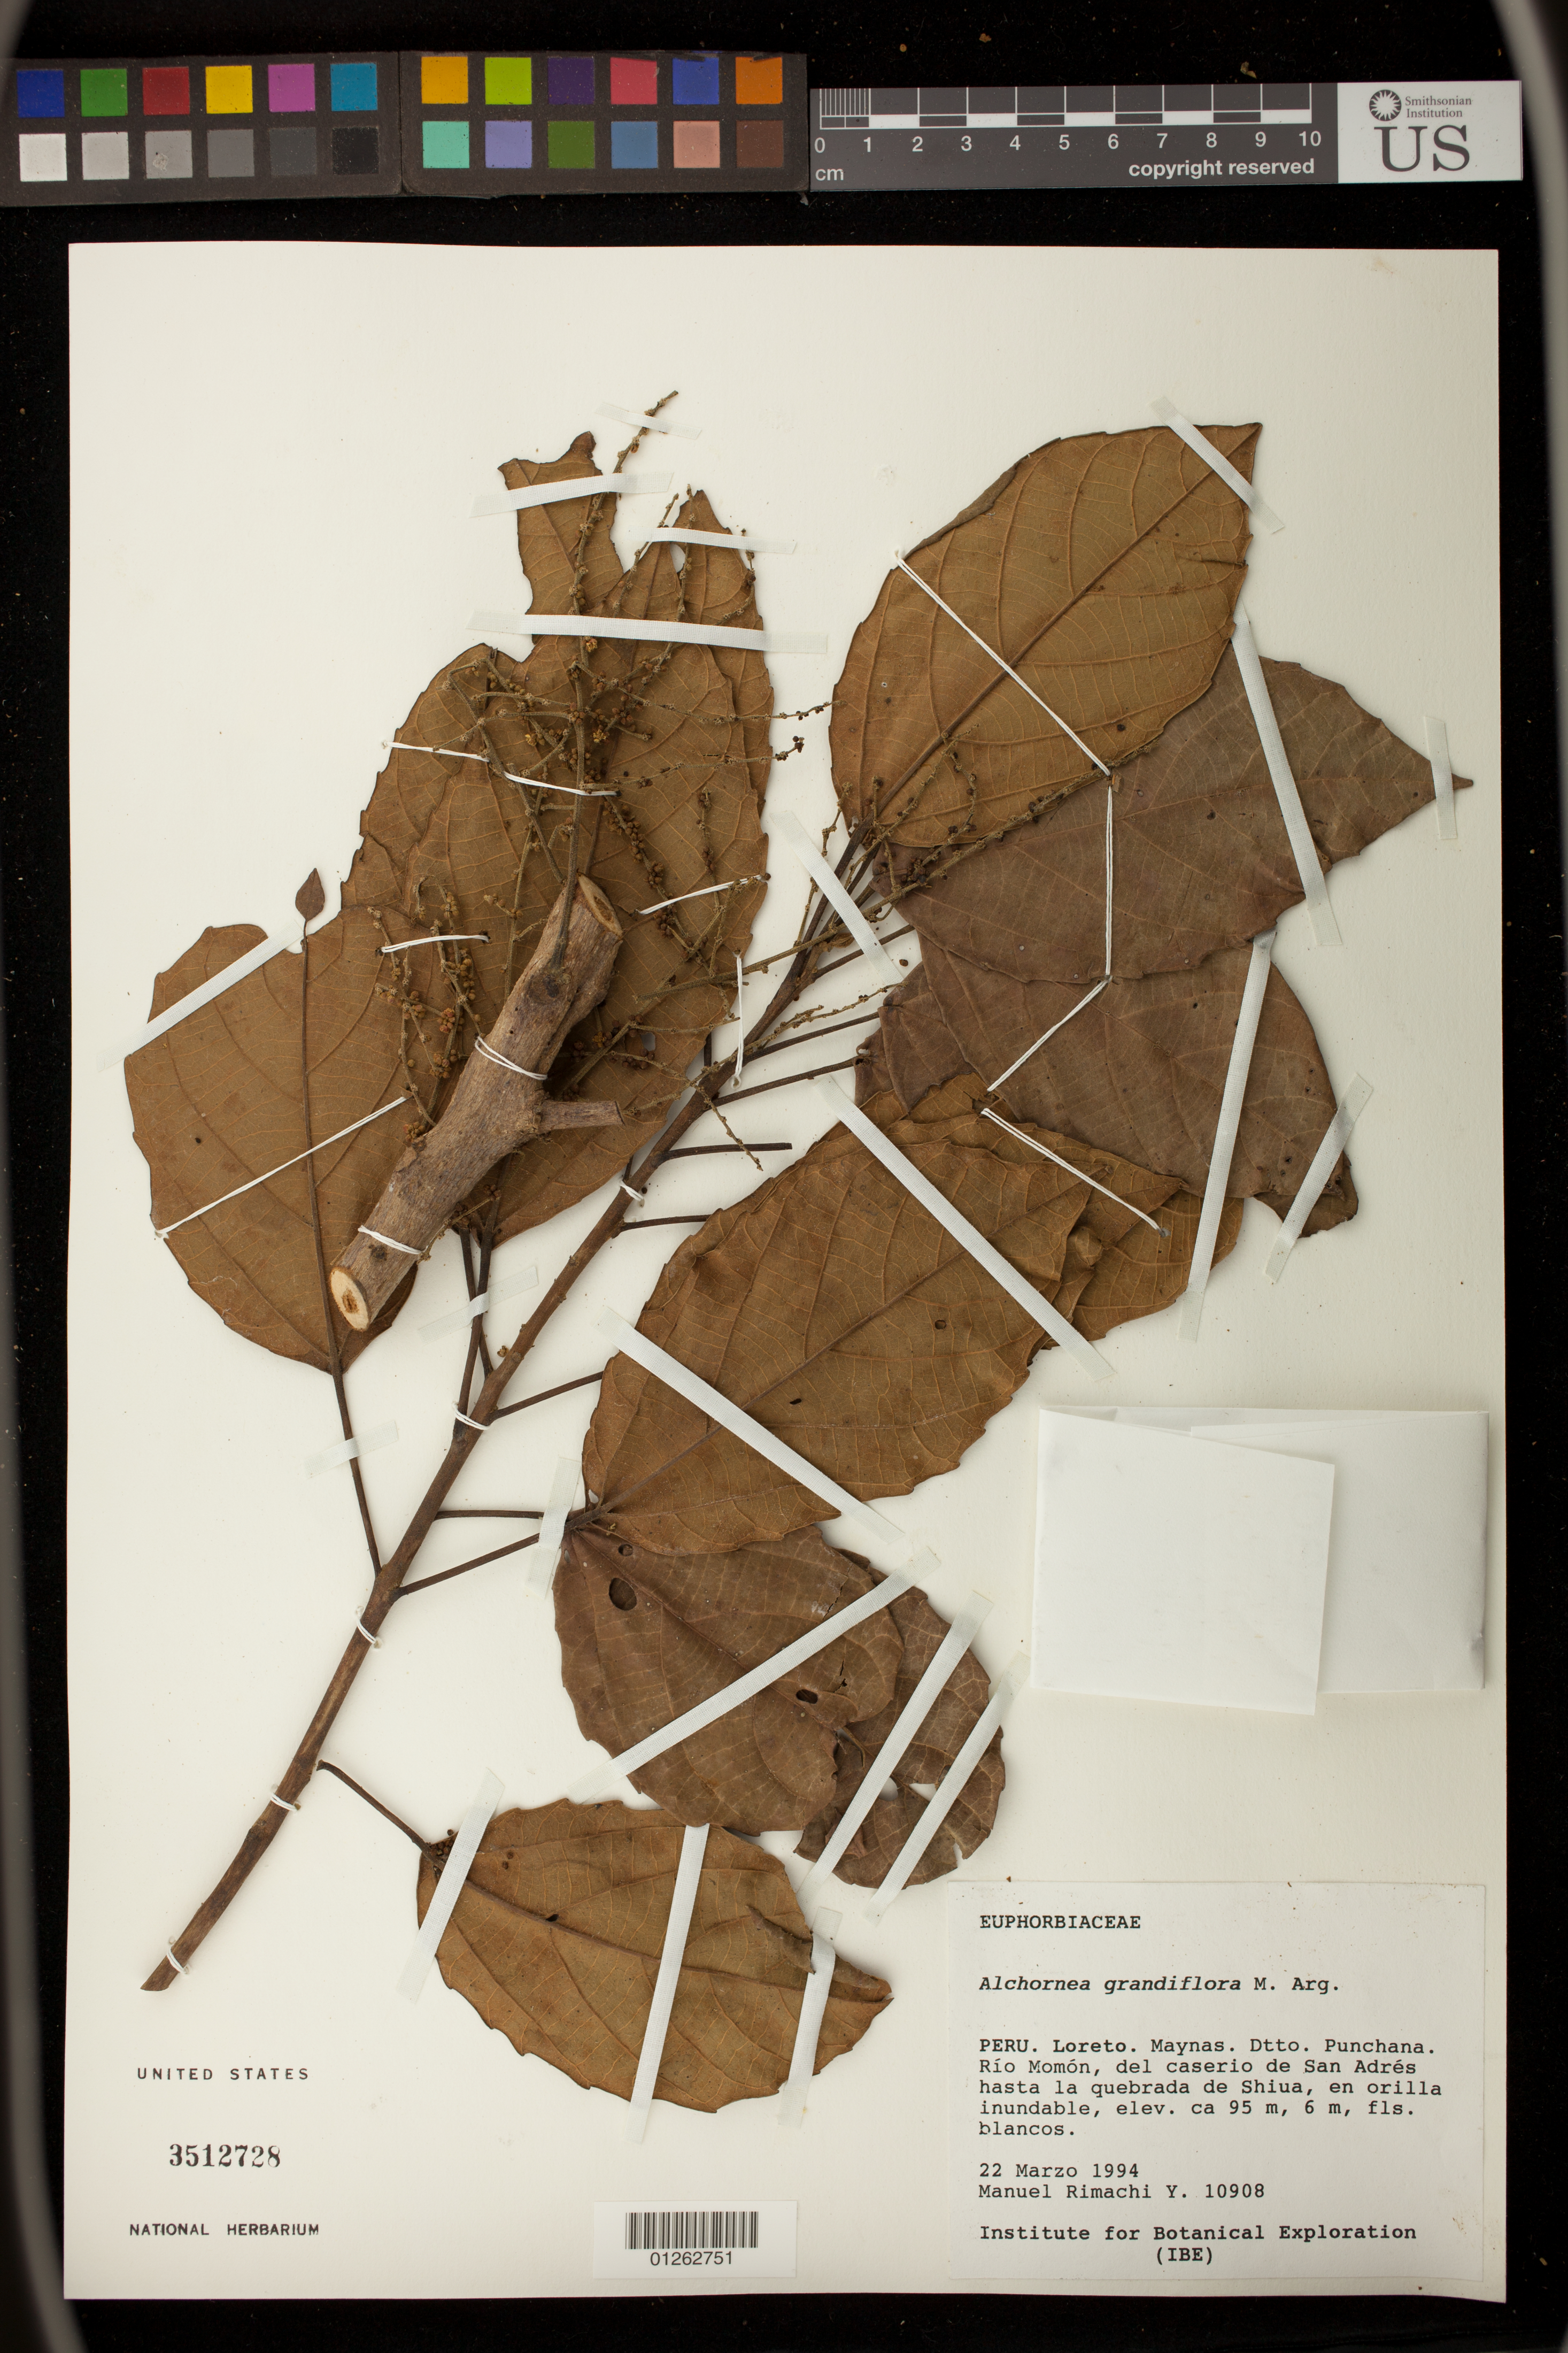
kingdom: Plantae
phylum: Tracheophyta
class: Magnoliopsida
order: Malpighiales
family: Euphorbiaceae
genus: Alchornea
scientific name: Alchornea grandiflora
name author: Müll. Arg.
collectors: M. Rimachi Y.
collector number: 10908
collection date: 1994-03-22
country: Peru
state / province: Loreto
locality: Maynas. Dtto. Punchana. Rio Momon, del caserio de San Adres hasta la quebrada de Shiua, en orilla inundable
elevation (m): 95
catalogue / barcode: US 3512728